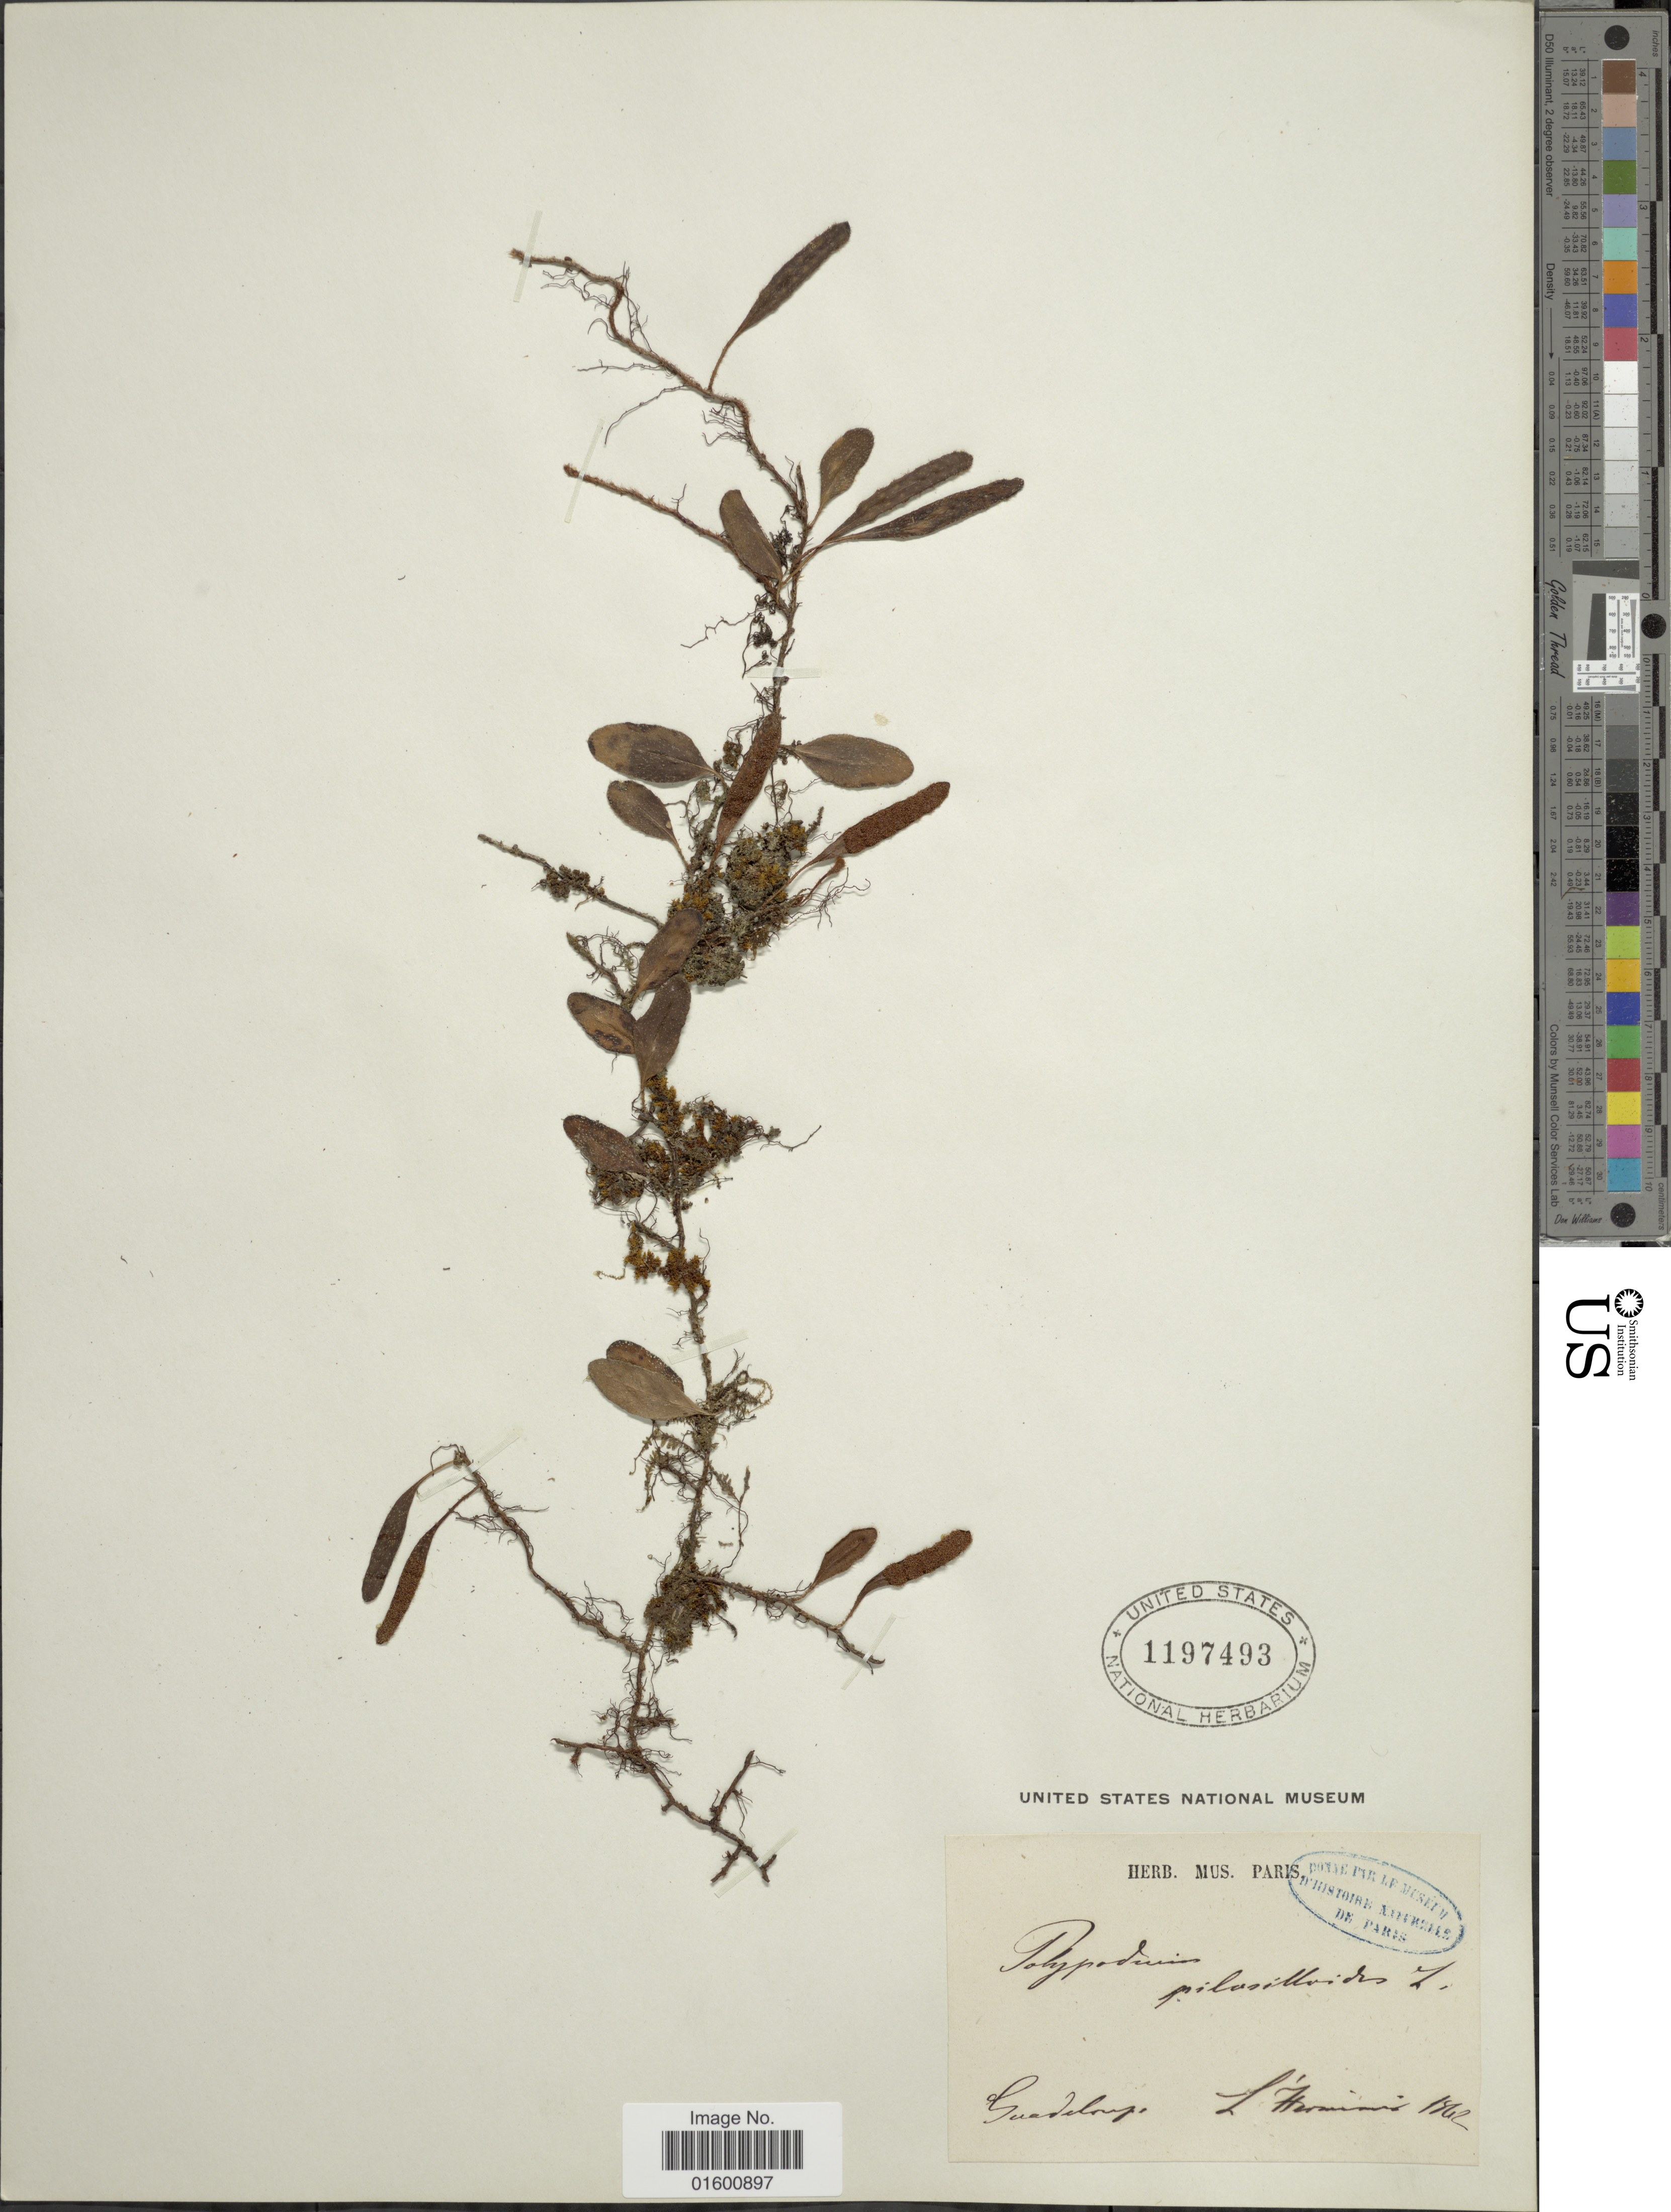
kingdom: Plantae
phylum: Tracheophyta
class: Polypodiopsida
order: Polypodiales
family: Polypodiaceae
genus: Microgramma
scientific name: Microgramma piloselloides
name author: (L.) Copel.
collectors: -. L'Herminier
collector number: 1862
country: Guadeloupe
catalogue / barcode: US 1197493